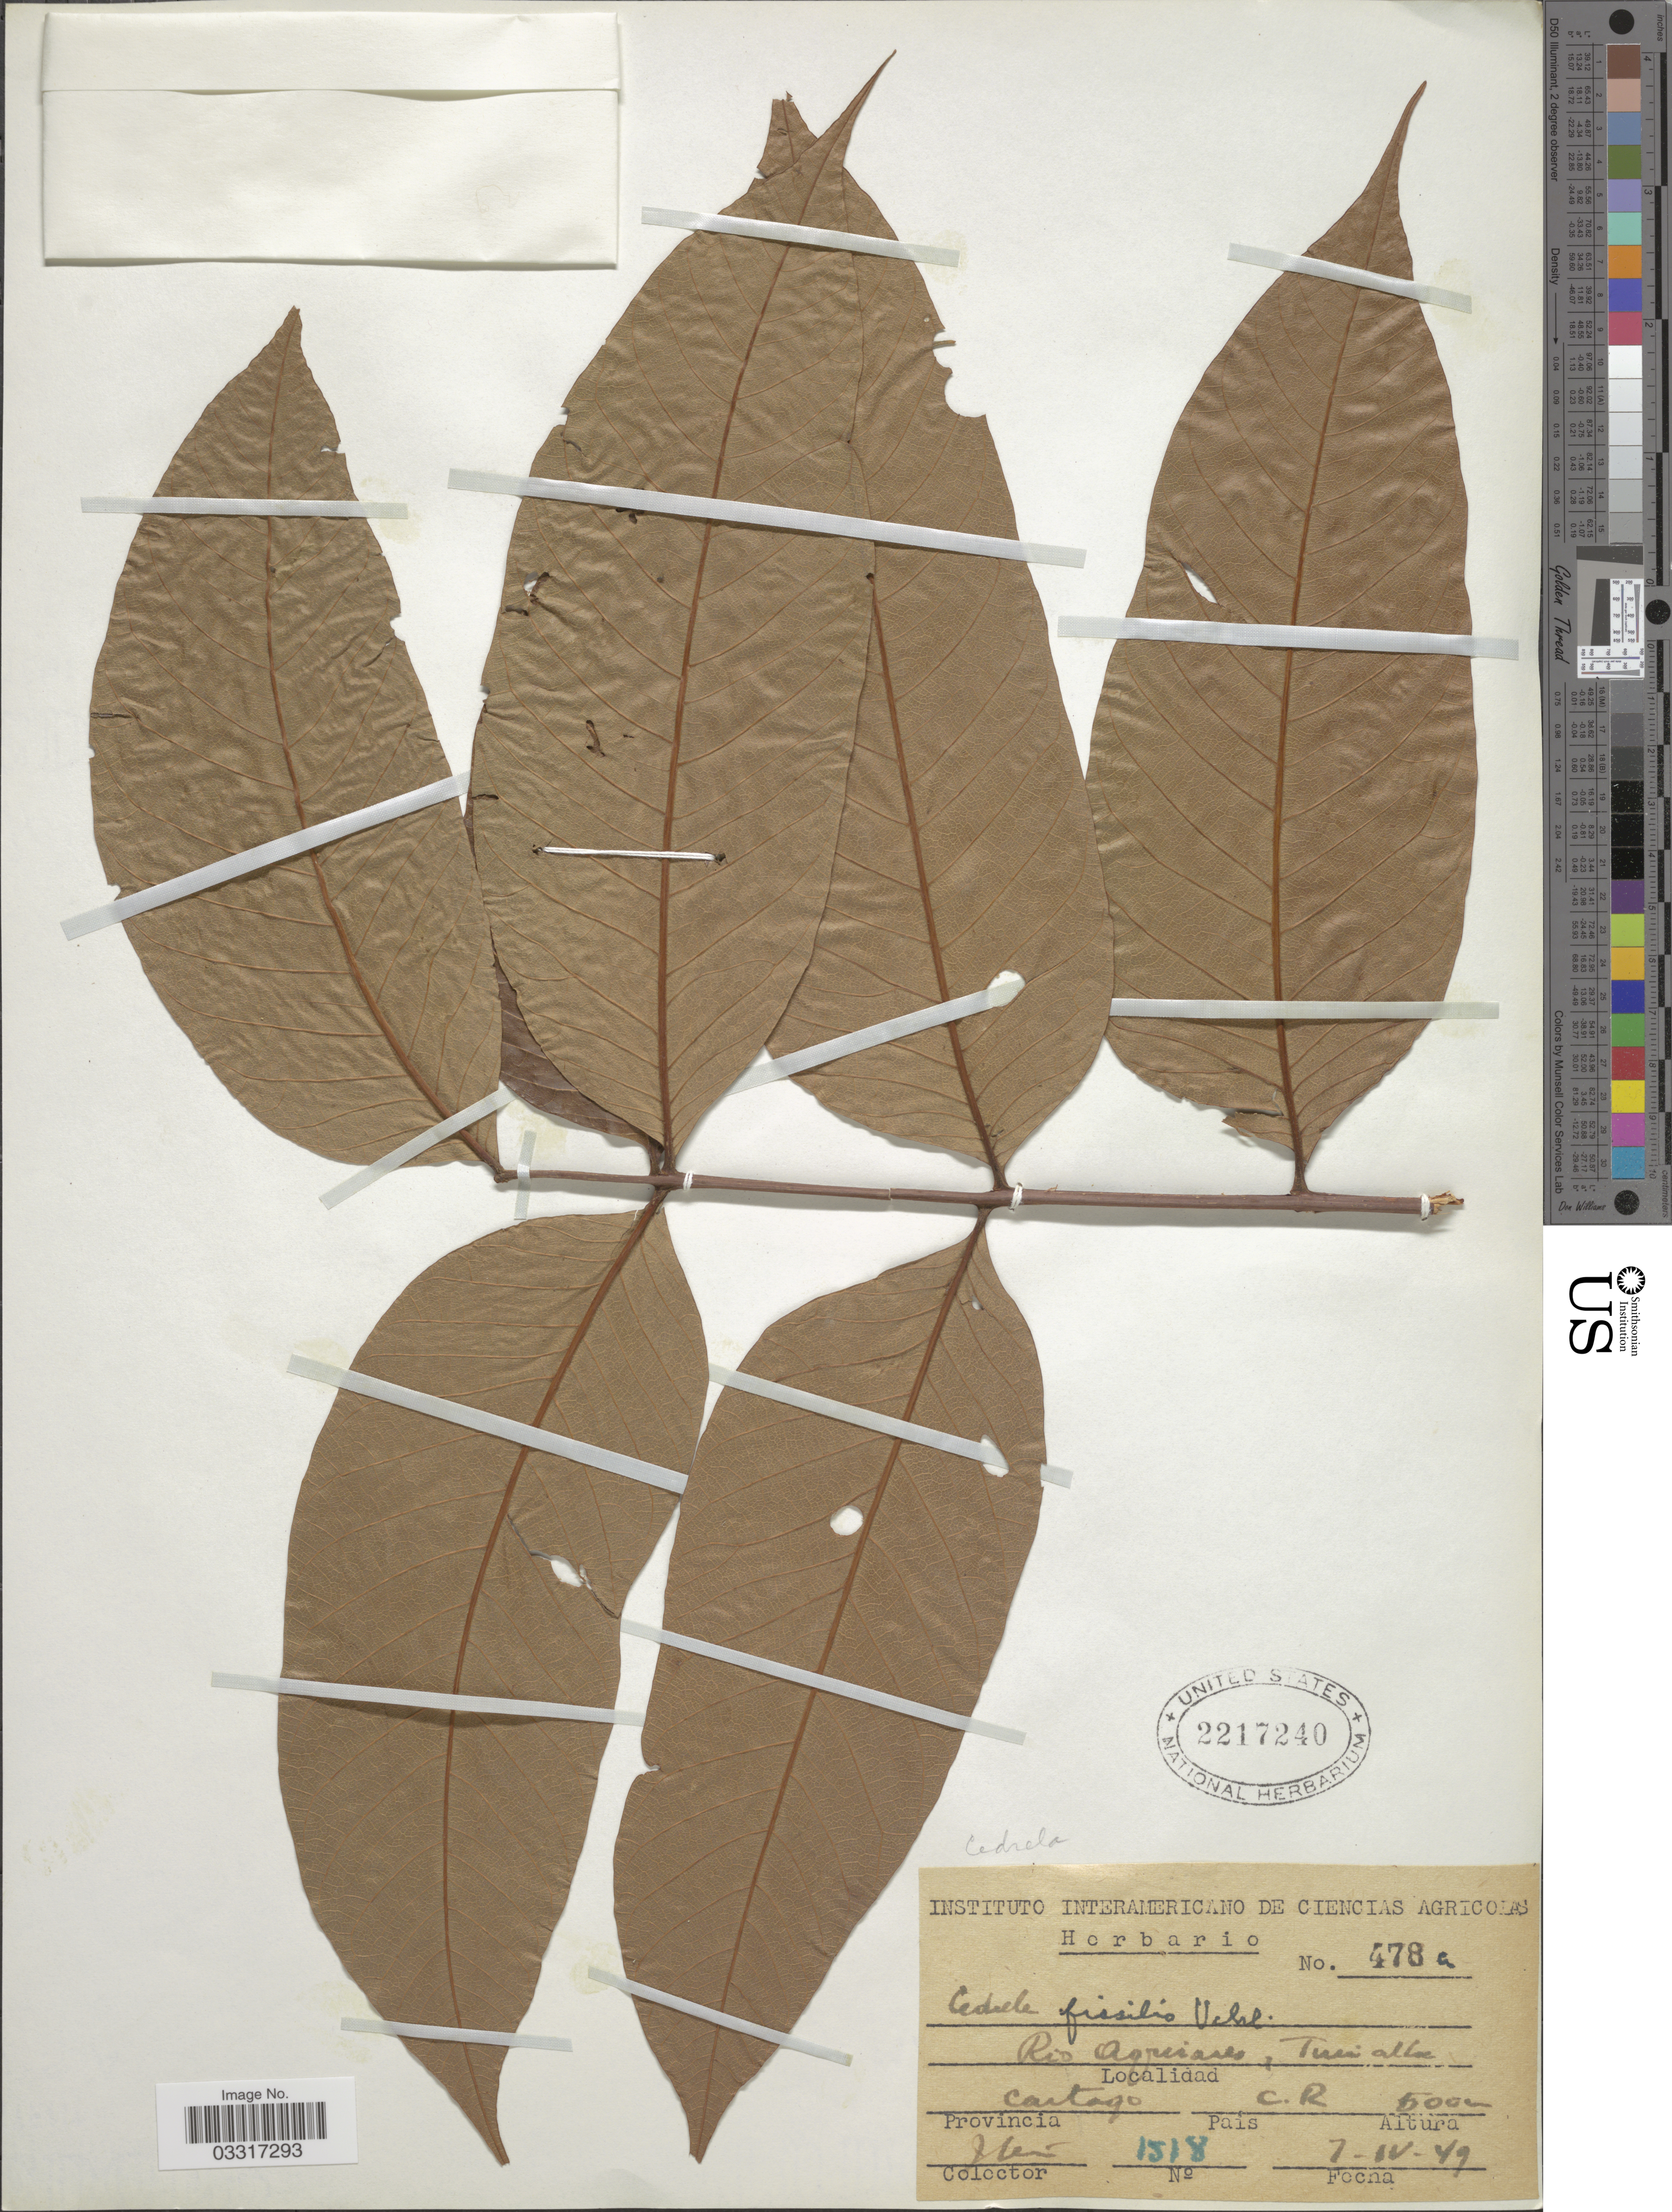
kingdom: Plantae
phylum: Tracheophyta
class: Magnoliopsida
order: Sapindales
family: Meliaceae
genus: Cedrela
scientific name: Cedrela tonduzii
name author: C. DC.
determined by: Strong, Mark T., (BOT), Smithsonian Institution - National Museum of Natural History (UNITED STATES)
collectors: J. León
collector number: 1518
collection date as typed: Transcribed d/m/y: 7/4/49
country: Costa Rica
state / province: Cartago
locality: Rio Aquiares, Turialba.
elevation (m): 500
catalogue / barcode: US 2217240